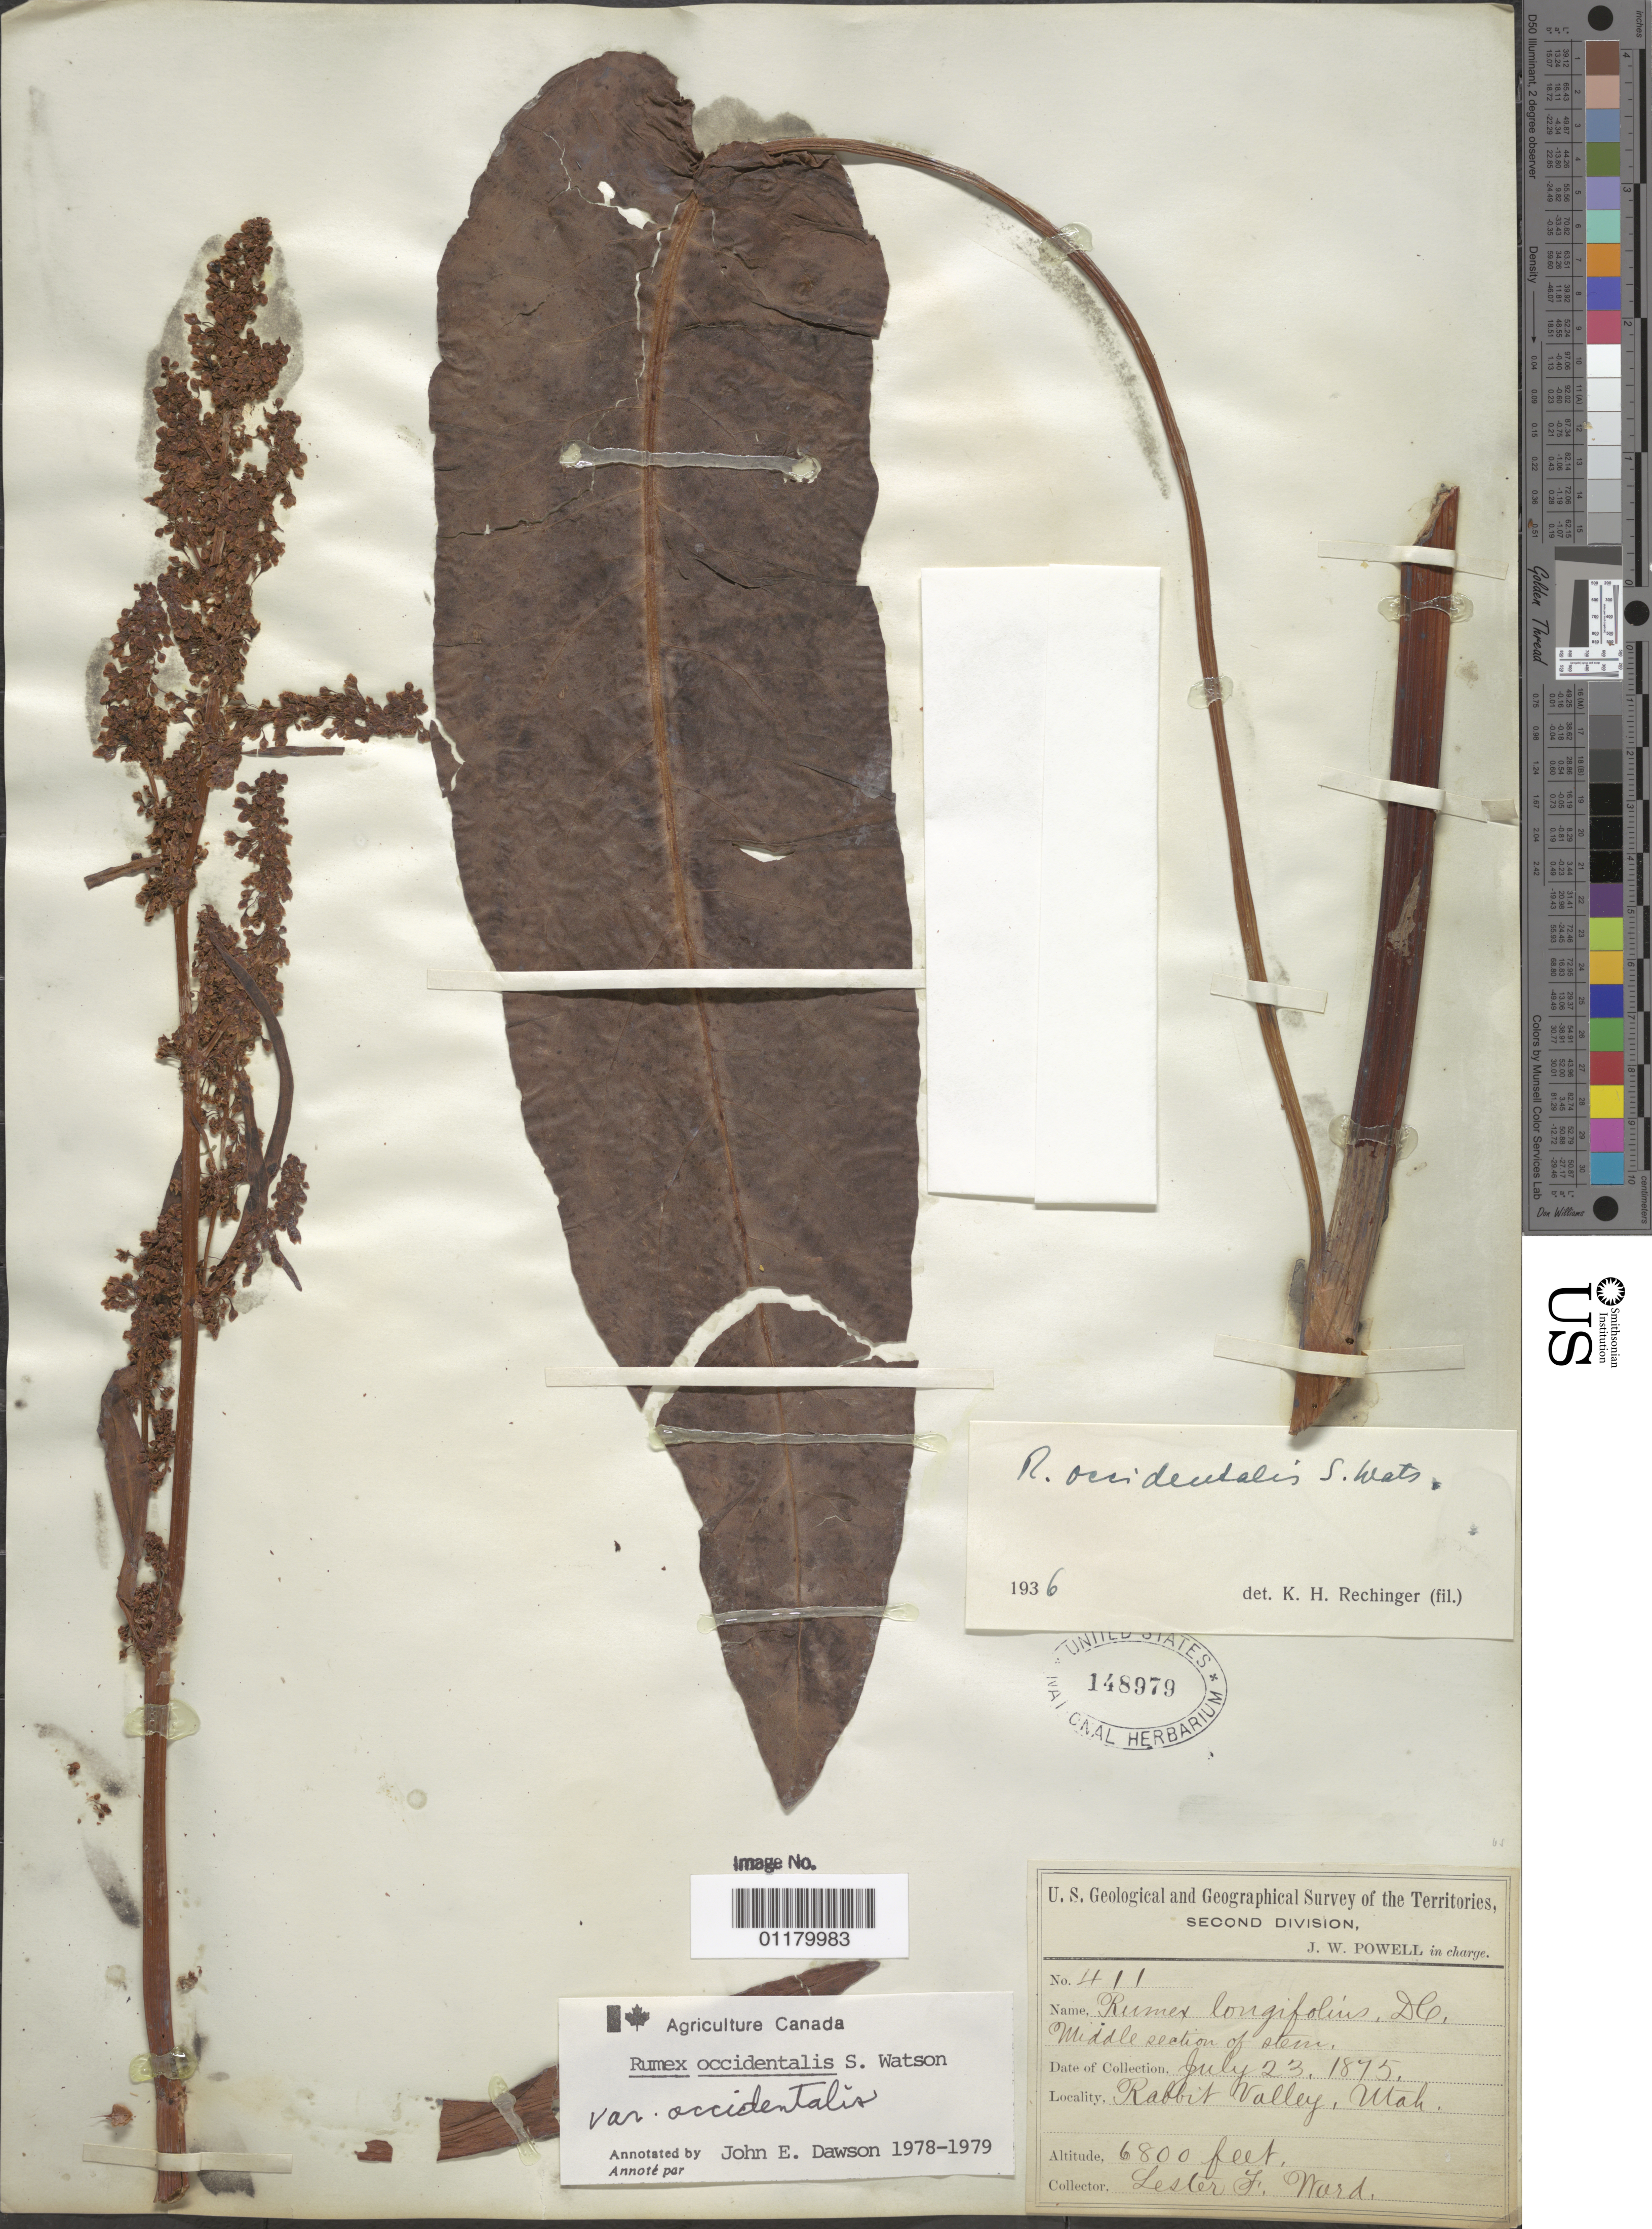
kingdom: Plantae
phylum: Tracheophyta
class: Magnoliopsida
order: Caryophyllales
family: Polygonaceae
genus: Rumex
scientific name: Rumex occidentalis var. occidentalis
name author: S. Watson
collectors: L. F. Ward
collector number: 411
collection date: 1875-07-23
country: United States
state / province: Utah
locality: Rabbit Valley.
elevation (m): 2073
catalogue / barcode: US 148979